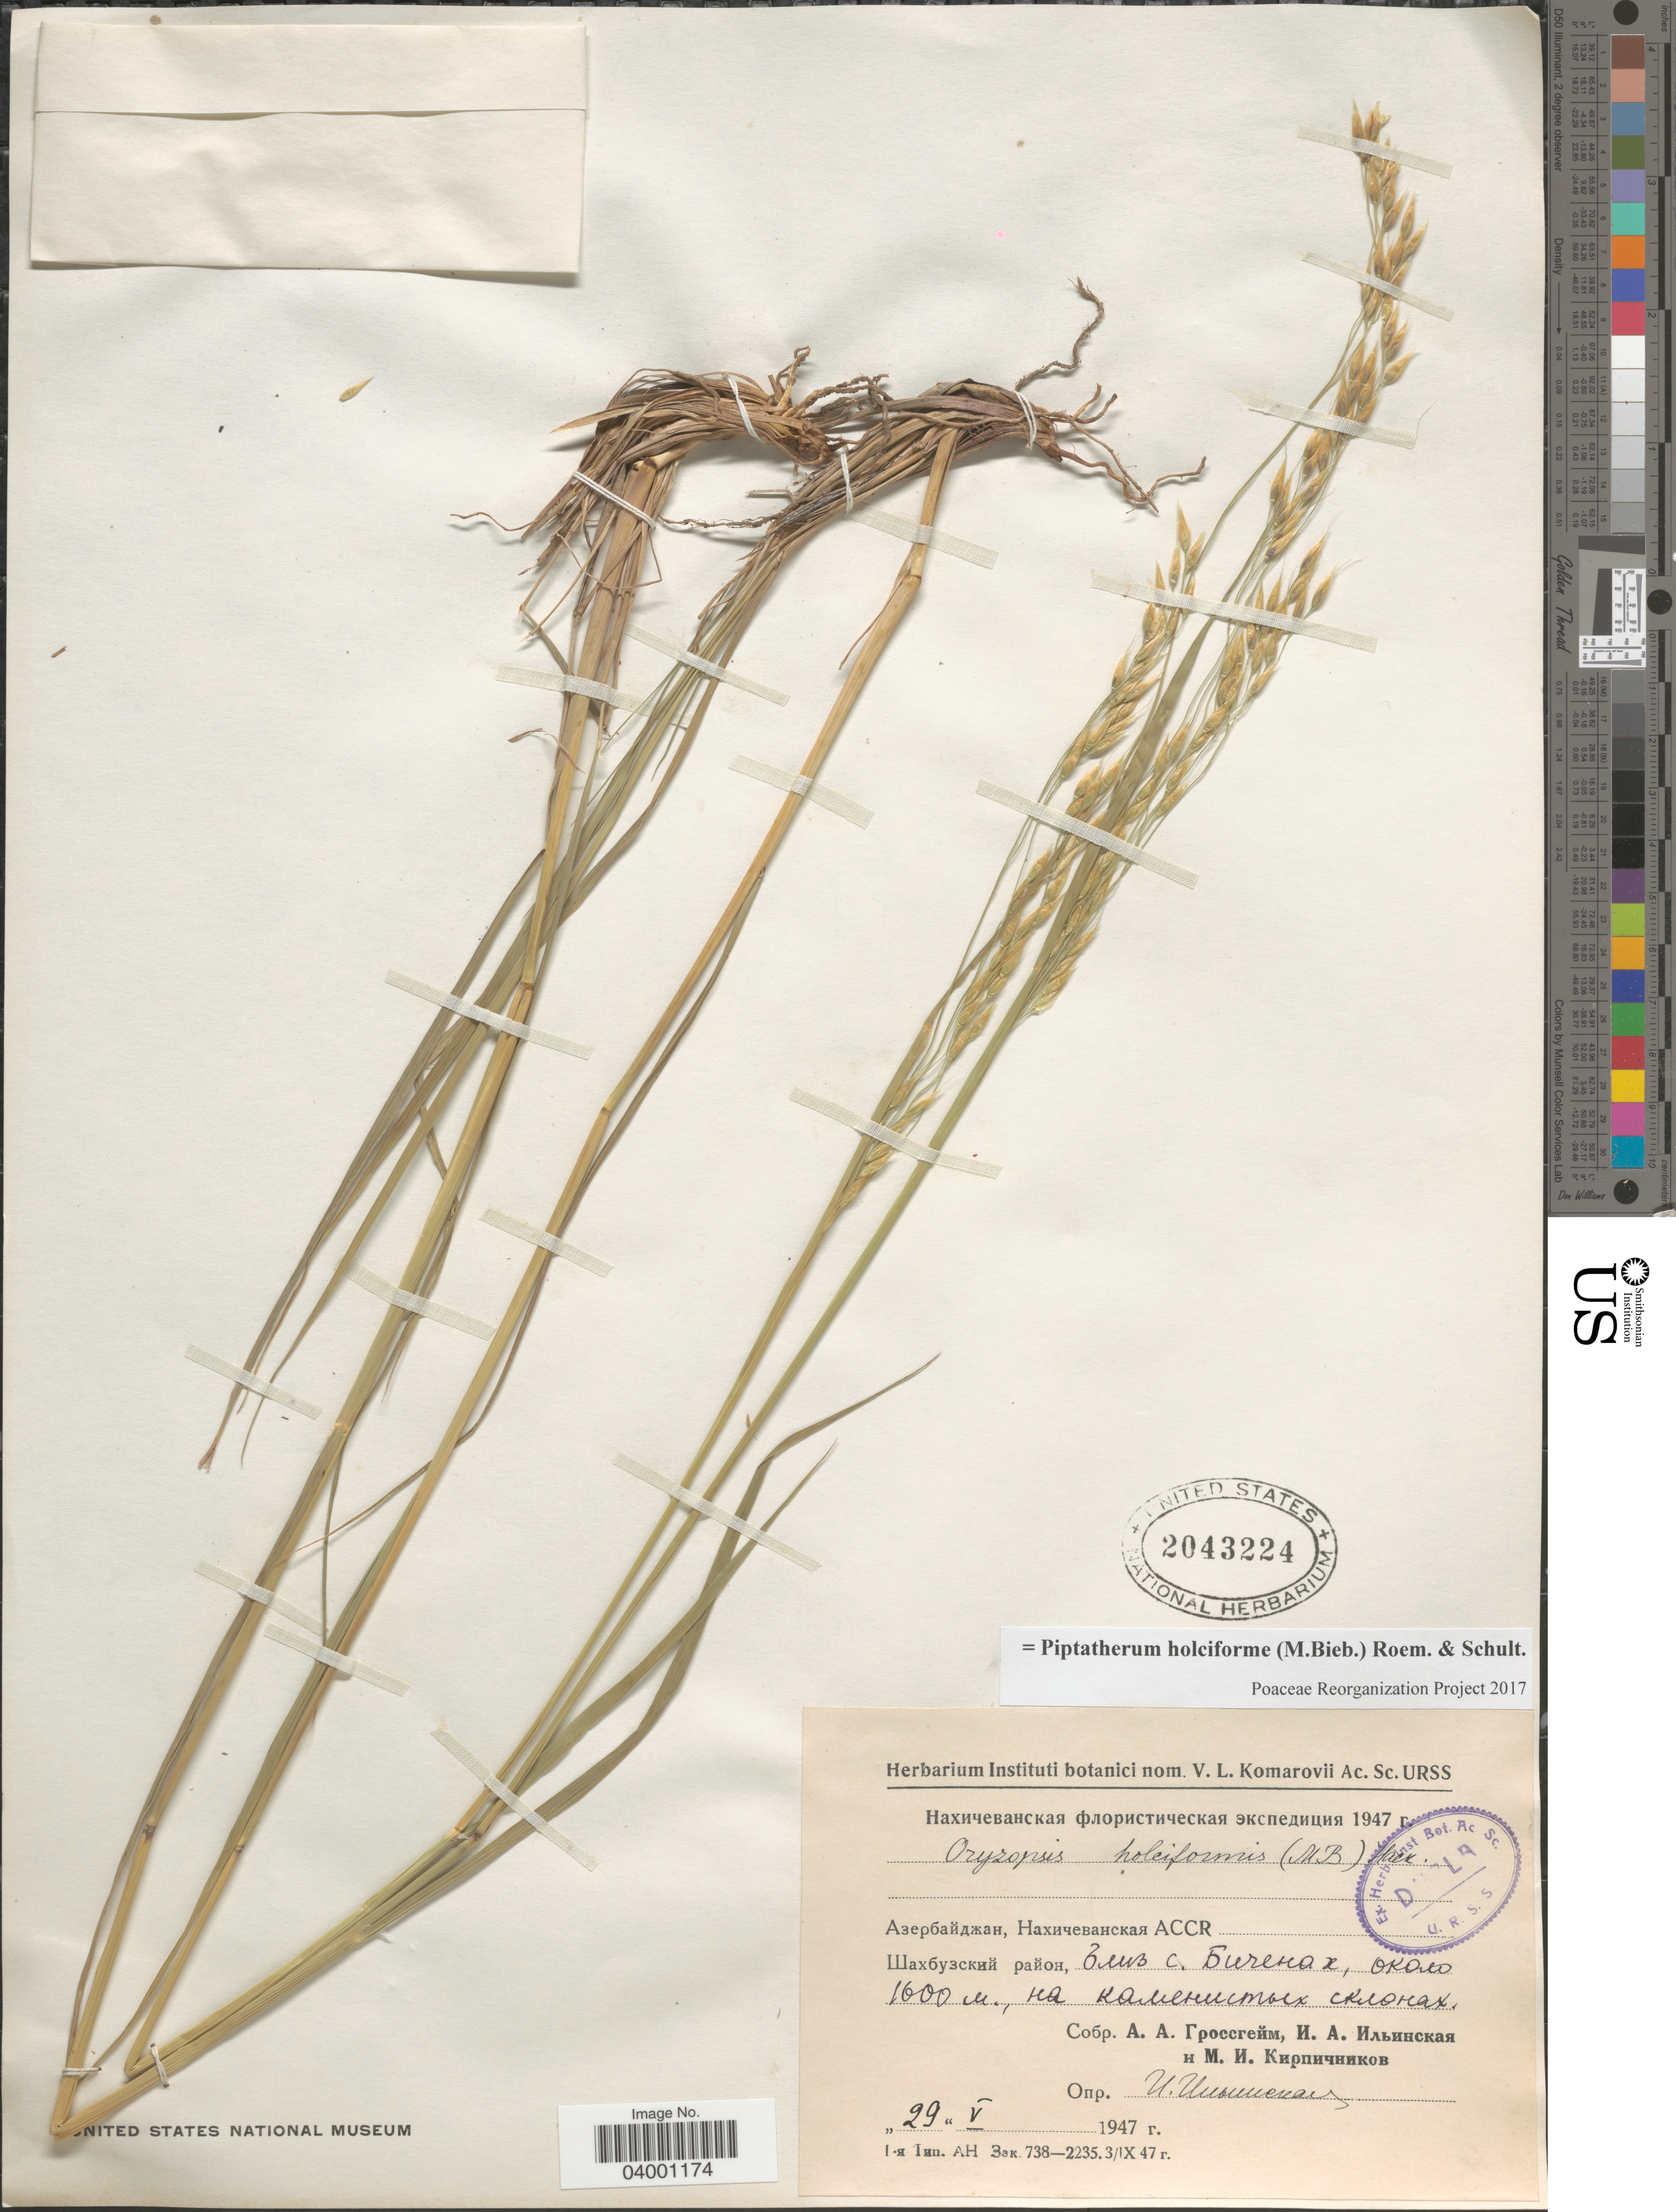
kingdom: Plantae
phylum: Tracheophyta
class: Liliopsida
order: Poales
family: Poaceae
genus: Piptatherum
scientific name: Piptatherum holciforme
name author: (M. Bieb.) Roem. & Schult.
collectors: A. Grossgeim, I. Ilinskaya & M. Kirpichnikov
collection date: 1947-05-29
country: Azerbaijan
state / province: Nakhchivan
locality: Shahbuz District, near village Bichenek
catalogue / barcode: US 2043224